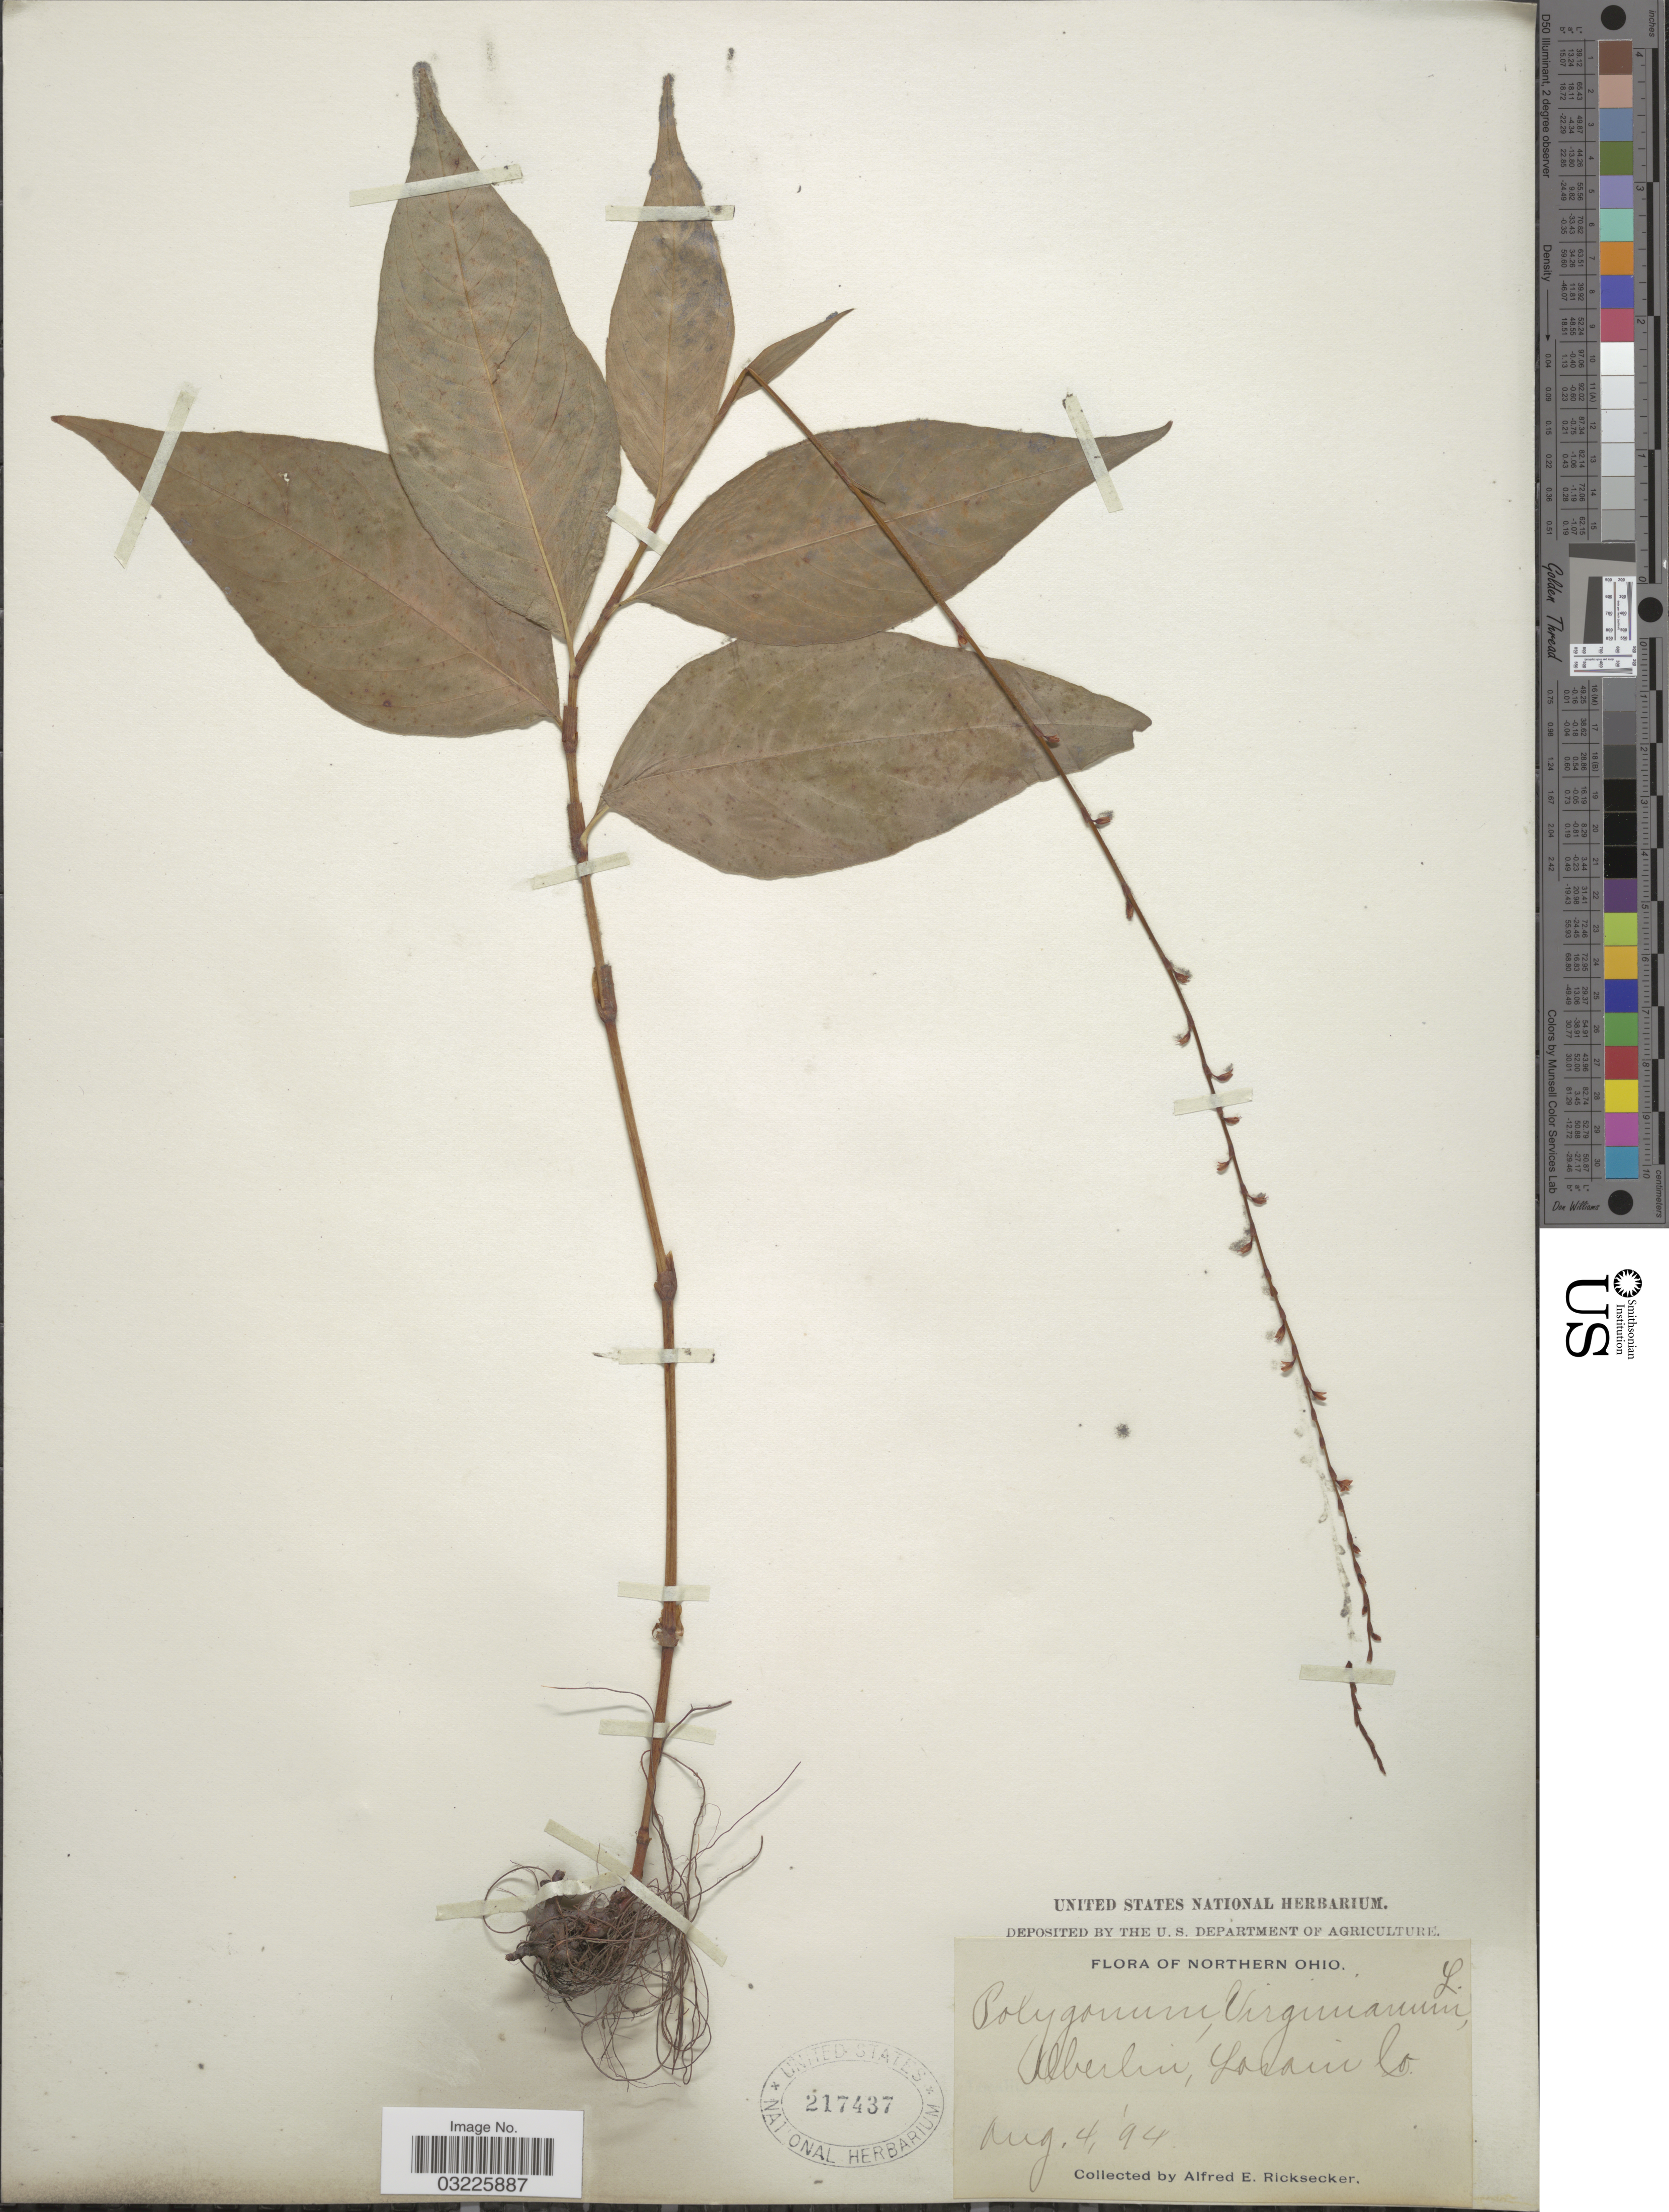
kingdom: Plantae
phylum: Tracheophyta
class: Magnoliopsida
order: Caryophyllales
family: Polygonaceae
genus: Persicaria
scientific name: Persicaria virginiana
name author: (L.) Gaertn.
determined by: Atha, D. E.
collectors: A. E. Ricksecker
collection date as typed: Transcribed d/m/y: 4/8/94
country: United States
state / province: Ohio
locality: Northern Ohio. Oberlin, Lorain Co.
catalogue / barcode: US 217437